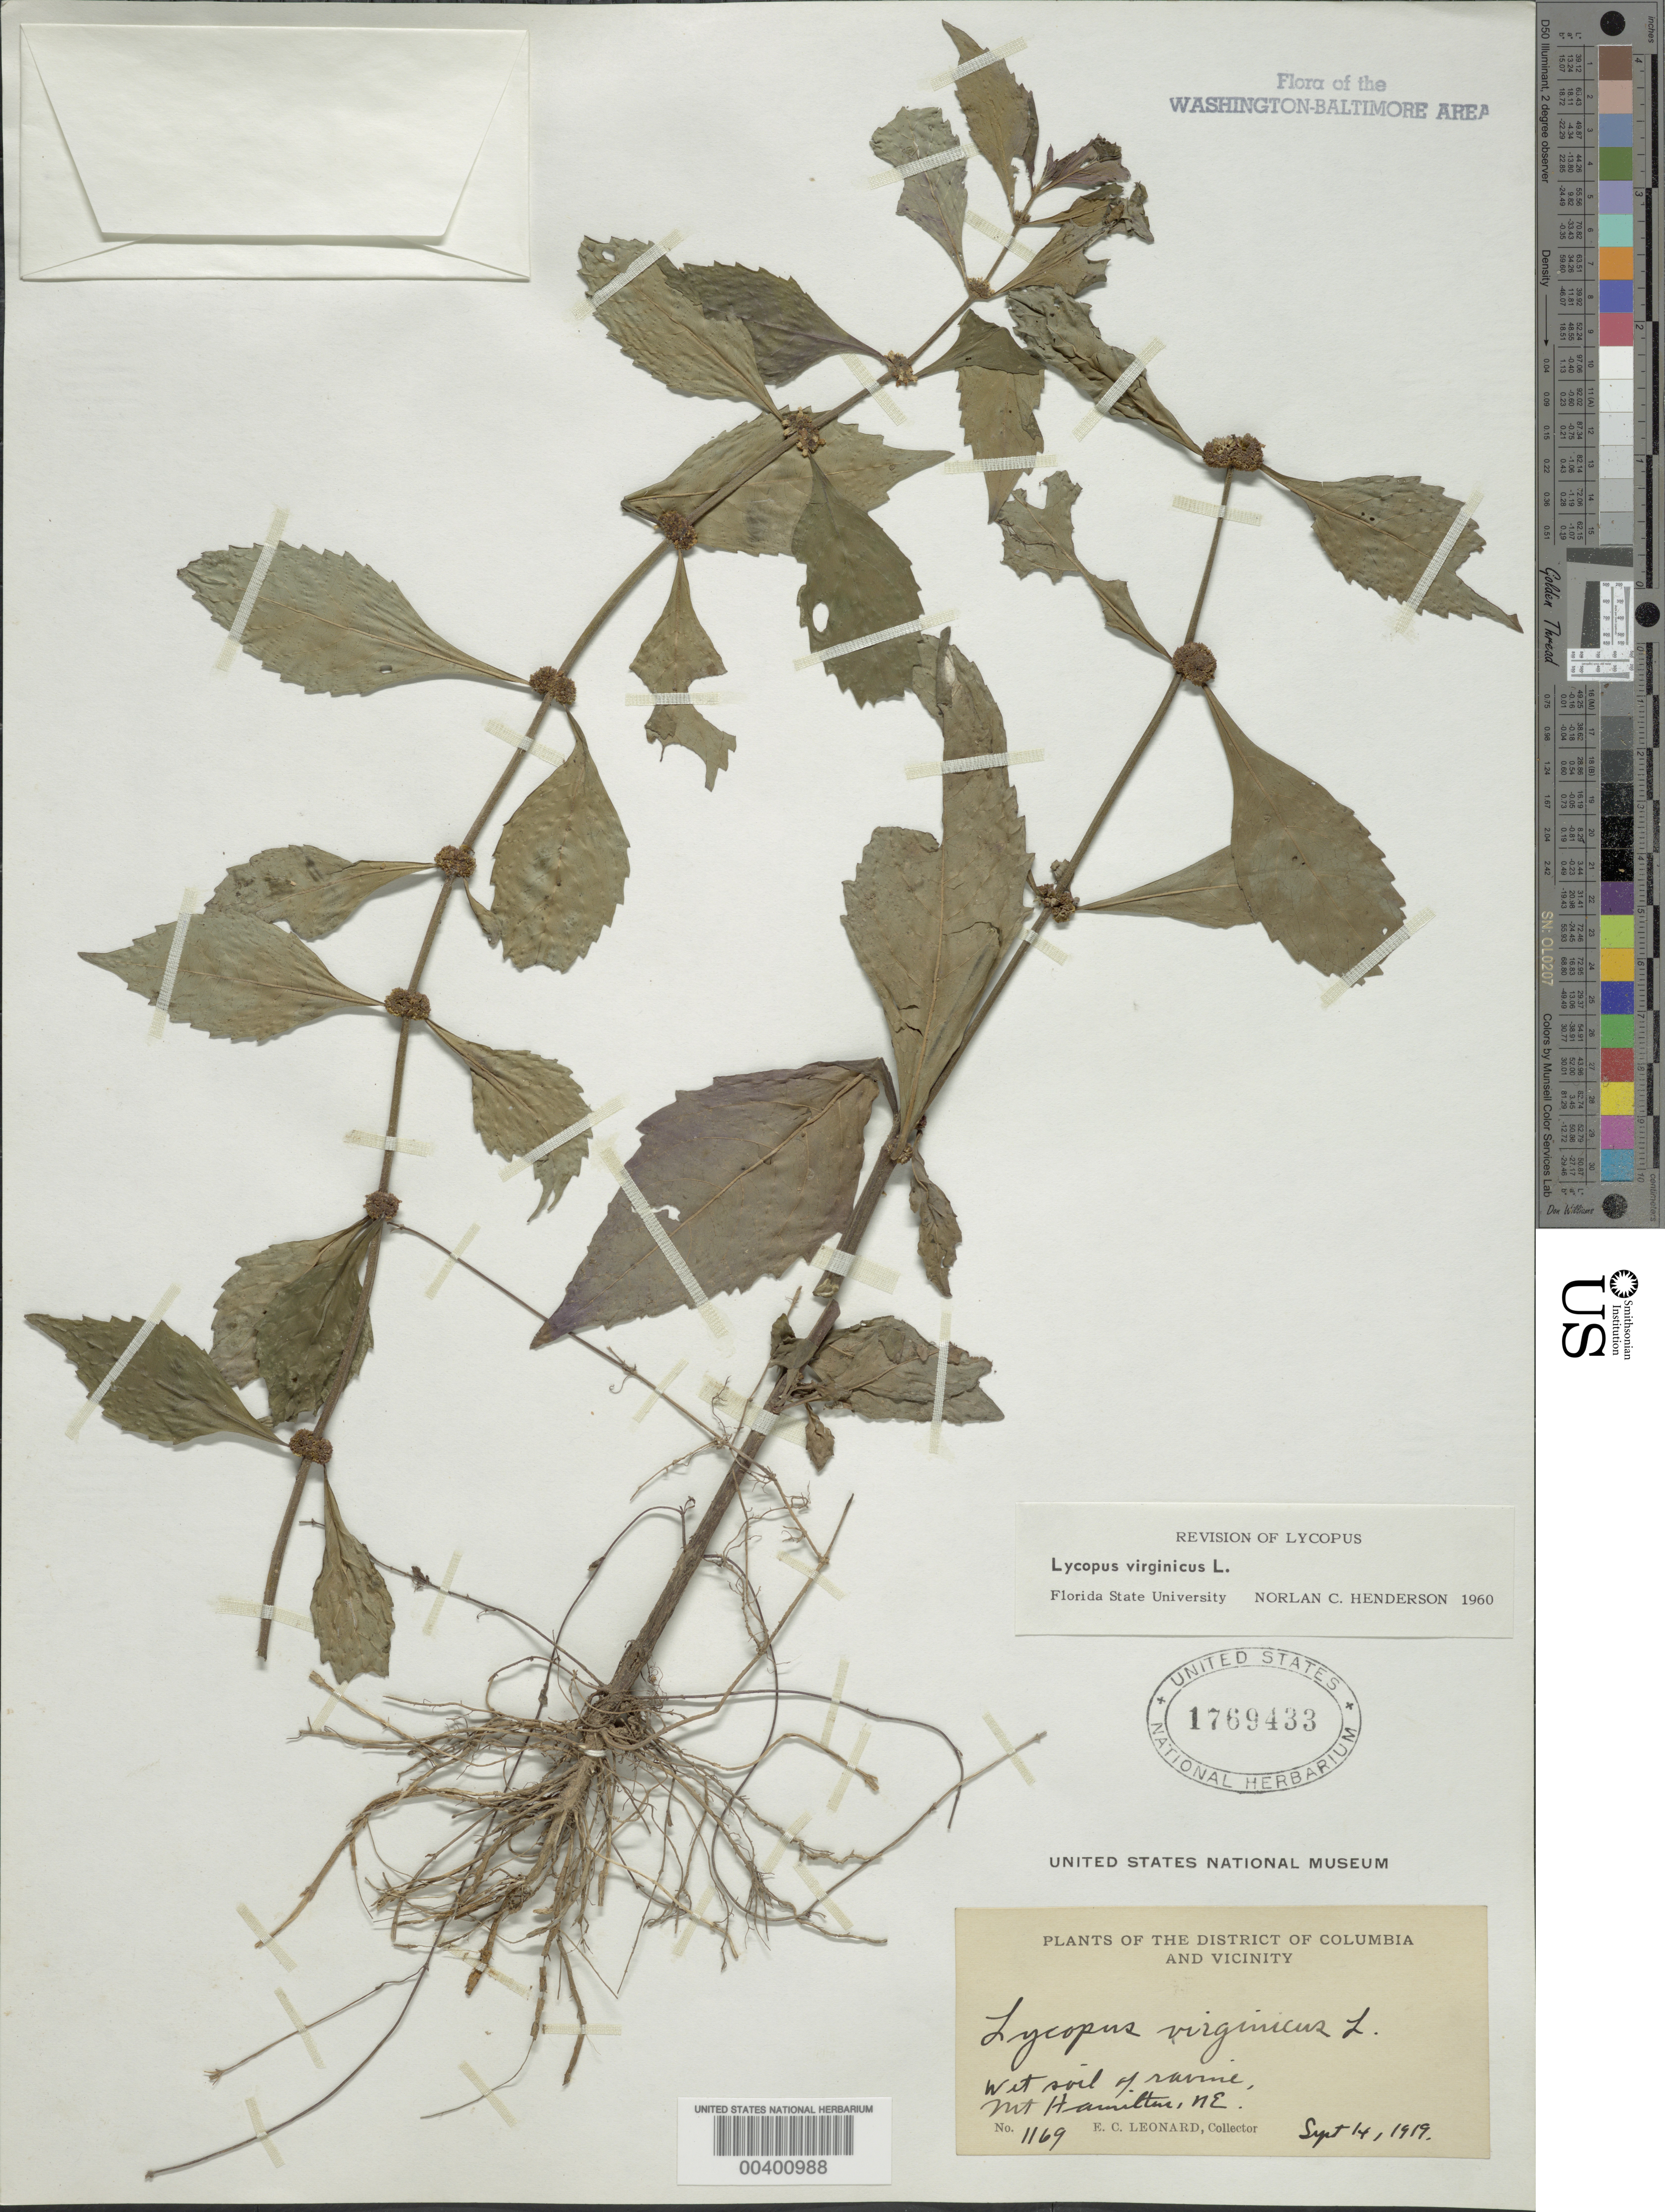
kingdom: Plantae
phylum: Tracheophyta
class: Magnoliopsida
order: Lamiales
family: Lamiaceae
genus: Lycopus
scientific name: Lycopus virginicus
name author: L.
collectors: E. C. Leonard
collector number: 1169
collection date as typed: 14 Sep 1919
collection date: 1919-09-14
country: United States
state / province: District of Columbia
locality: Mount Hamilton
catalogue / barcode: US 1769433